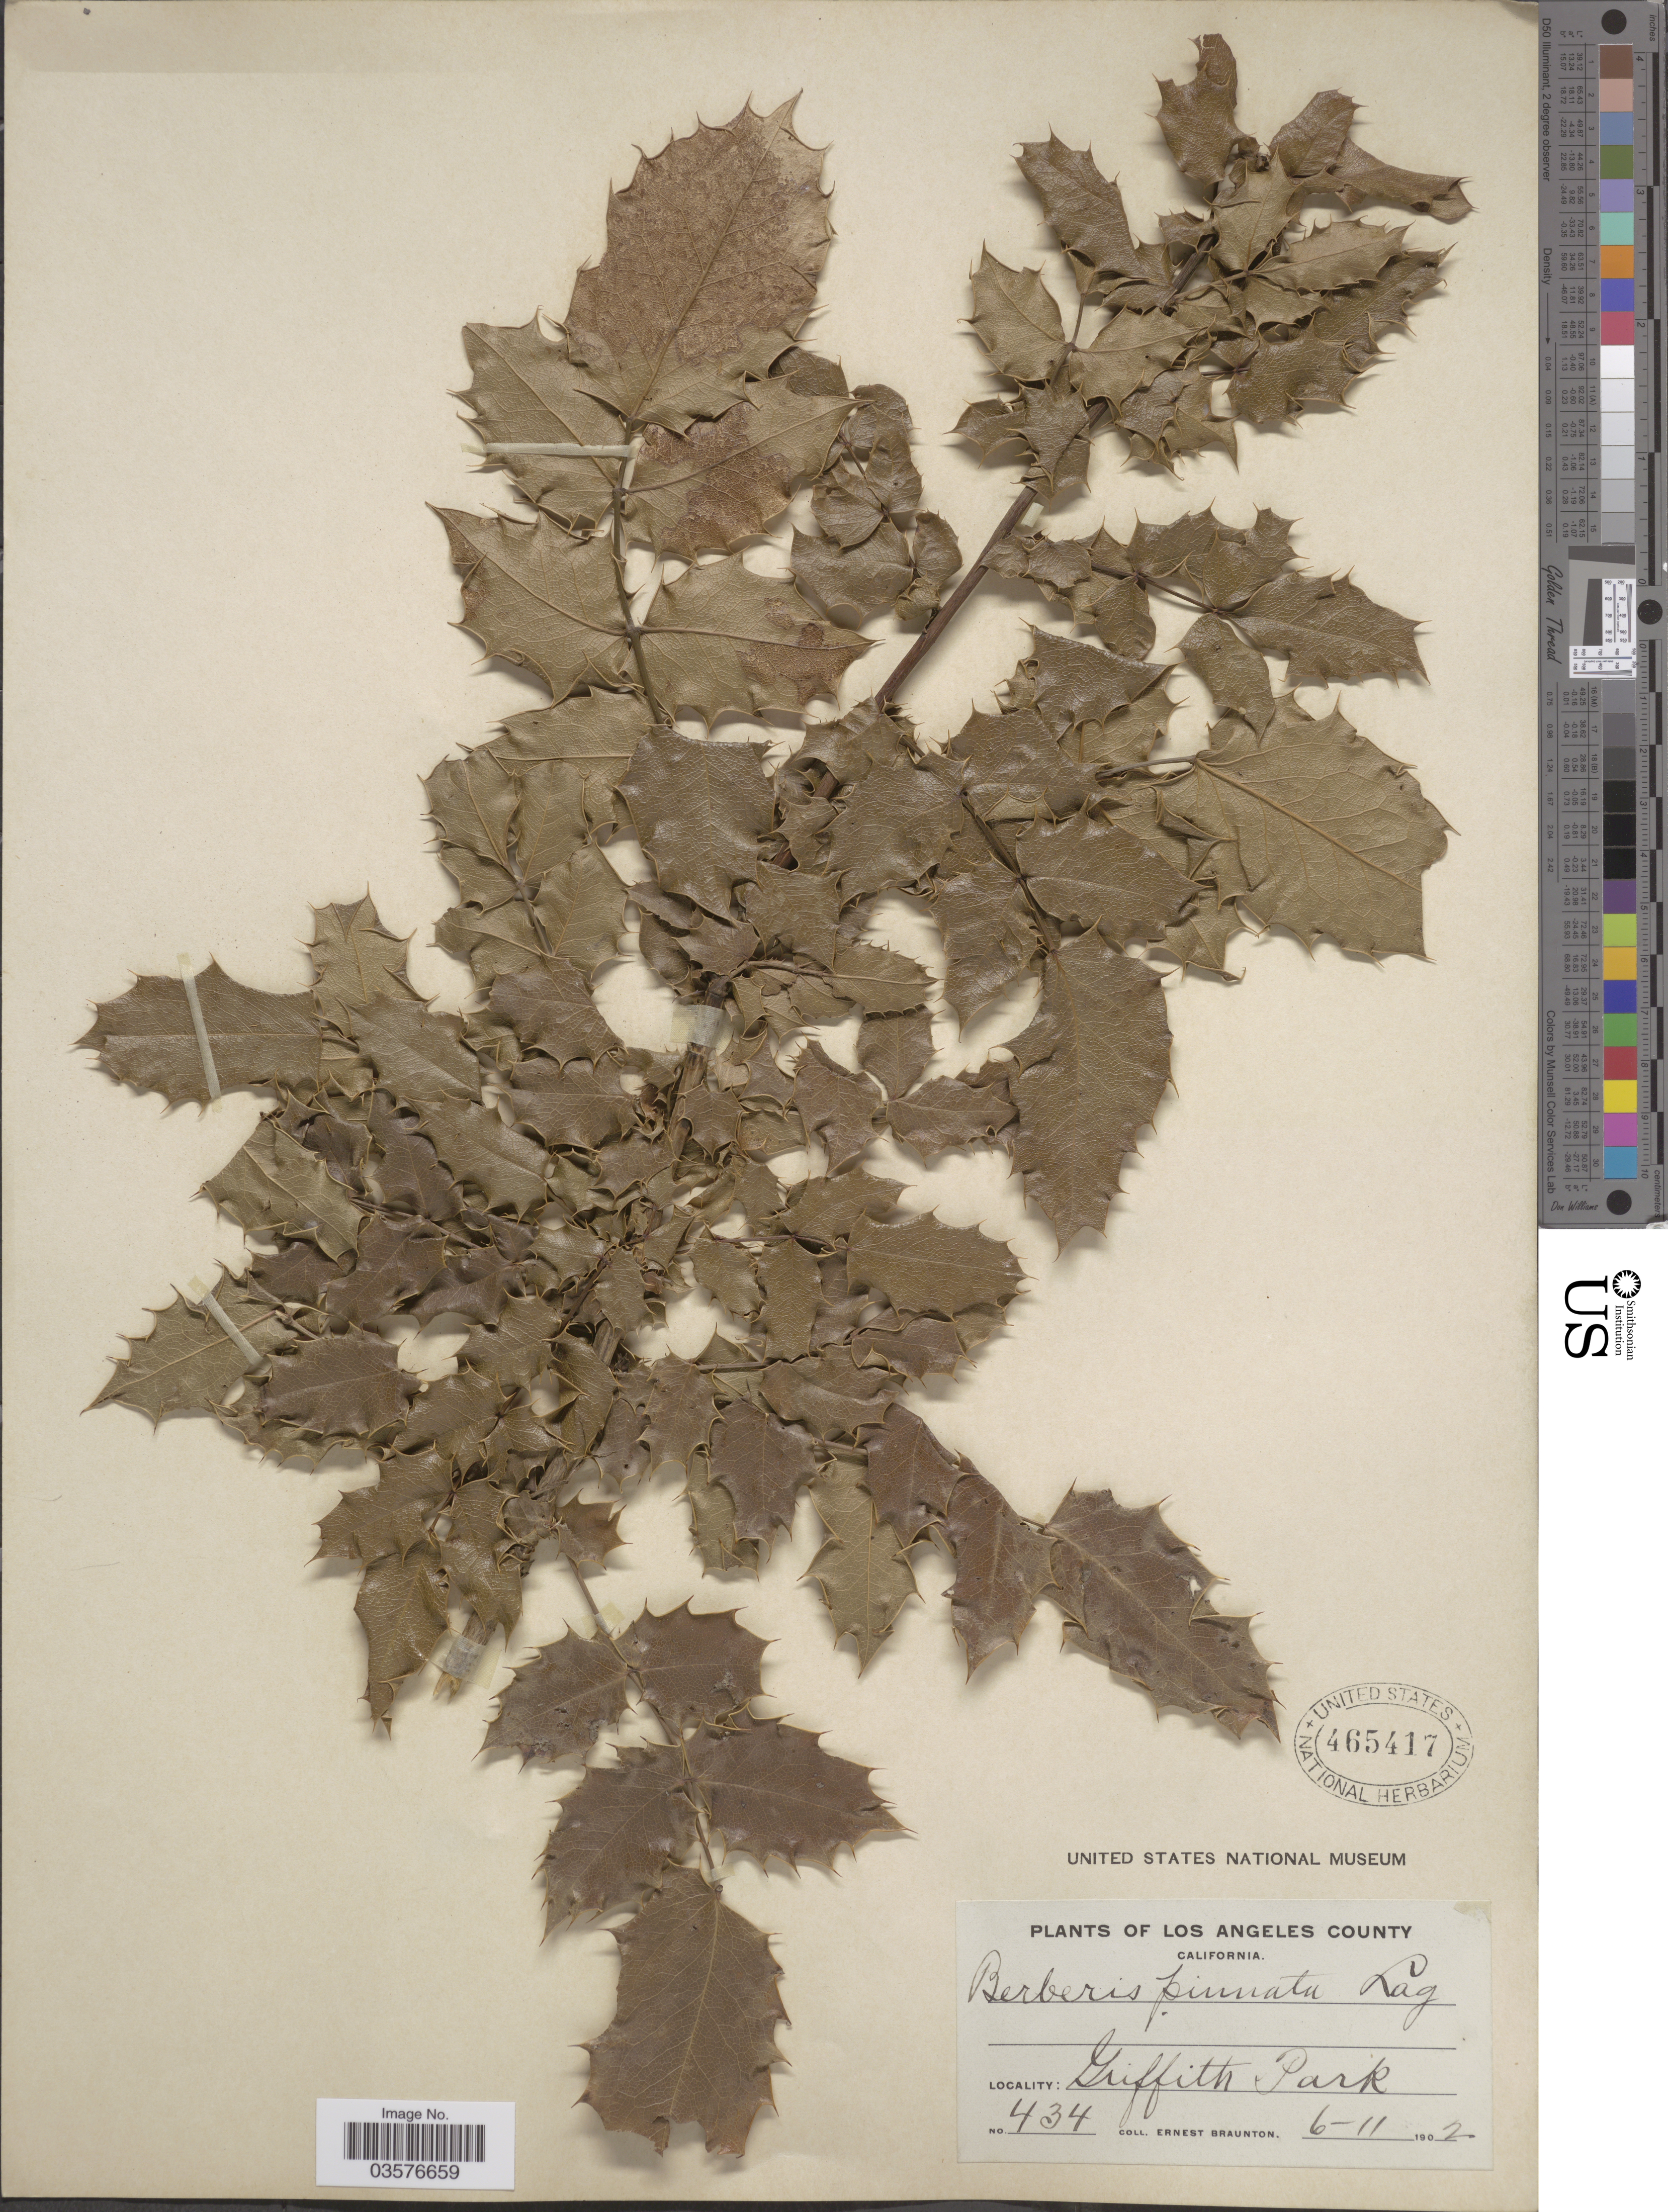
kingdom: Plantae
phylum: Tracheophyta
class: Magnoliopsida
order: Ranunculales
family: Berberidaceae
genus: Mahonia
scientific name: Mahonia pinnata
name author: (Lag.) Fedde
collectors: E. Braunton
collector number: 434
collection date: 1902-06-11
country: United States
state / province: California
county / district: Los Angeles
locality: Los Angeles County. Griffith Park.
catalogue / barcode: US 465417